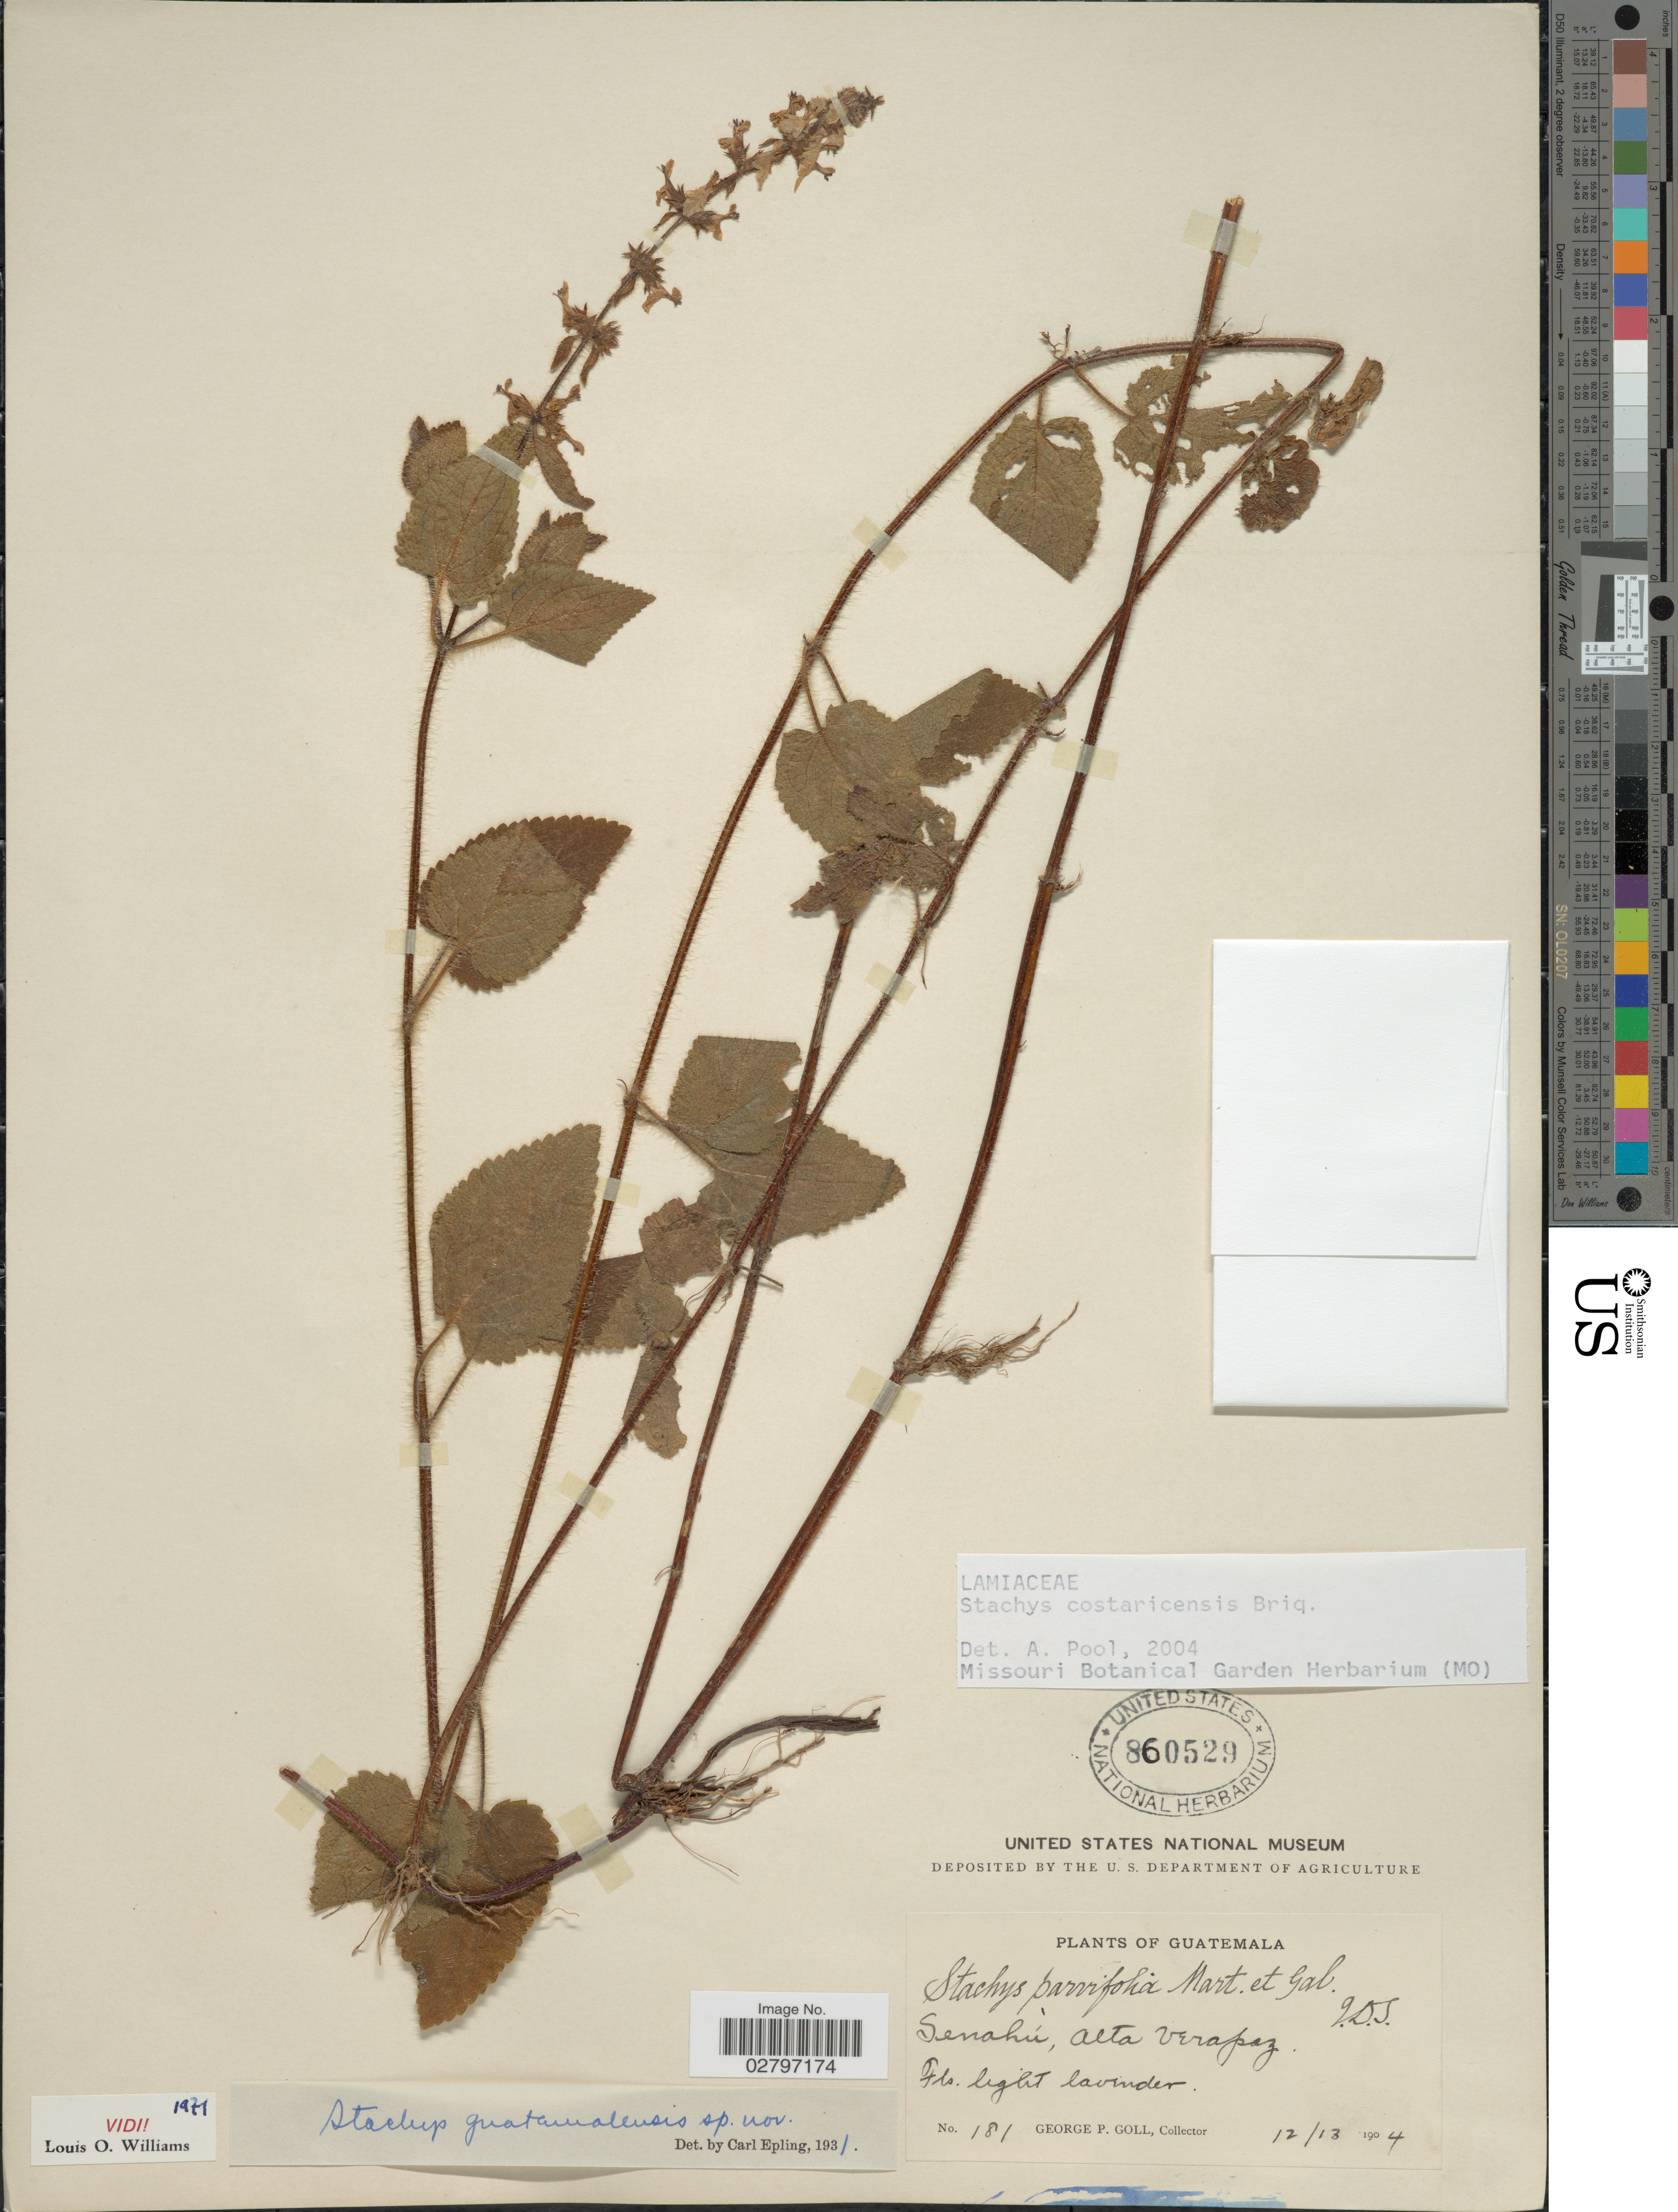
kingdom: Plantae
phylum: Tracheophyta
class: Magnoliopsida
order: Lamiales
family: Lamiaceae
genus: Stachys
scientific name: Stachys costaricensis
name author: Briq.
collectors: G. P. Goll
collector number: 181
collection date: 1904-12-13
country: Guatemala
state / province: Alta Verapaz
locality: Senahú.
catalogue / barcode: US 860529